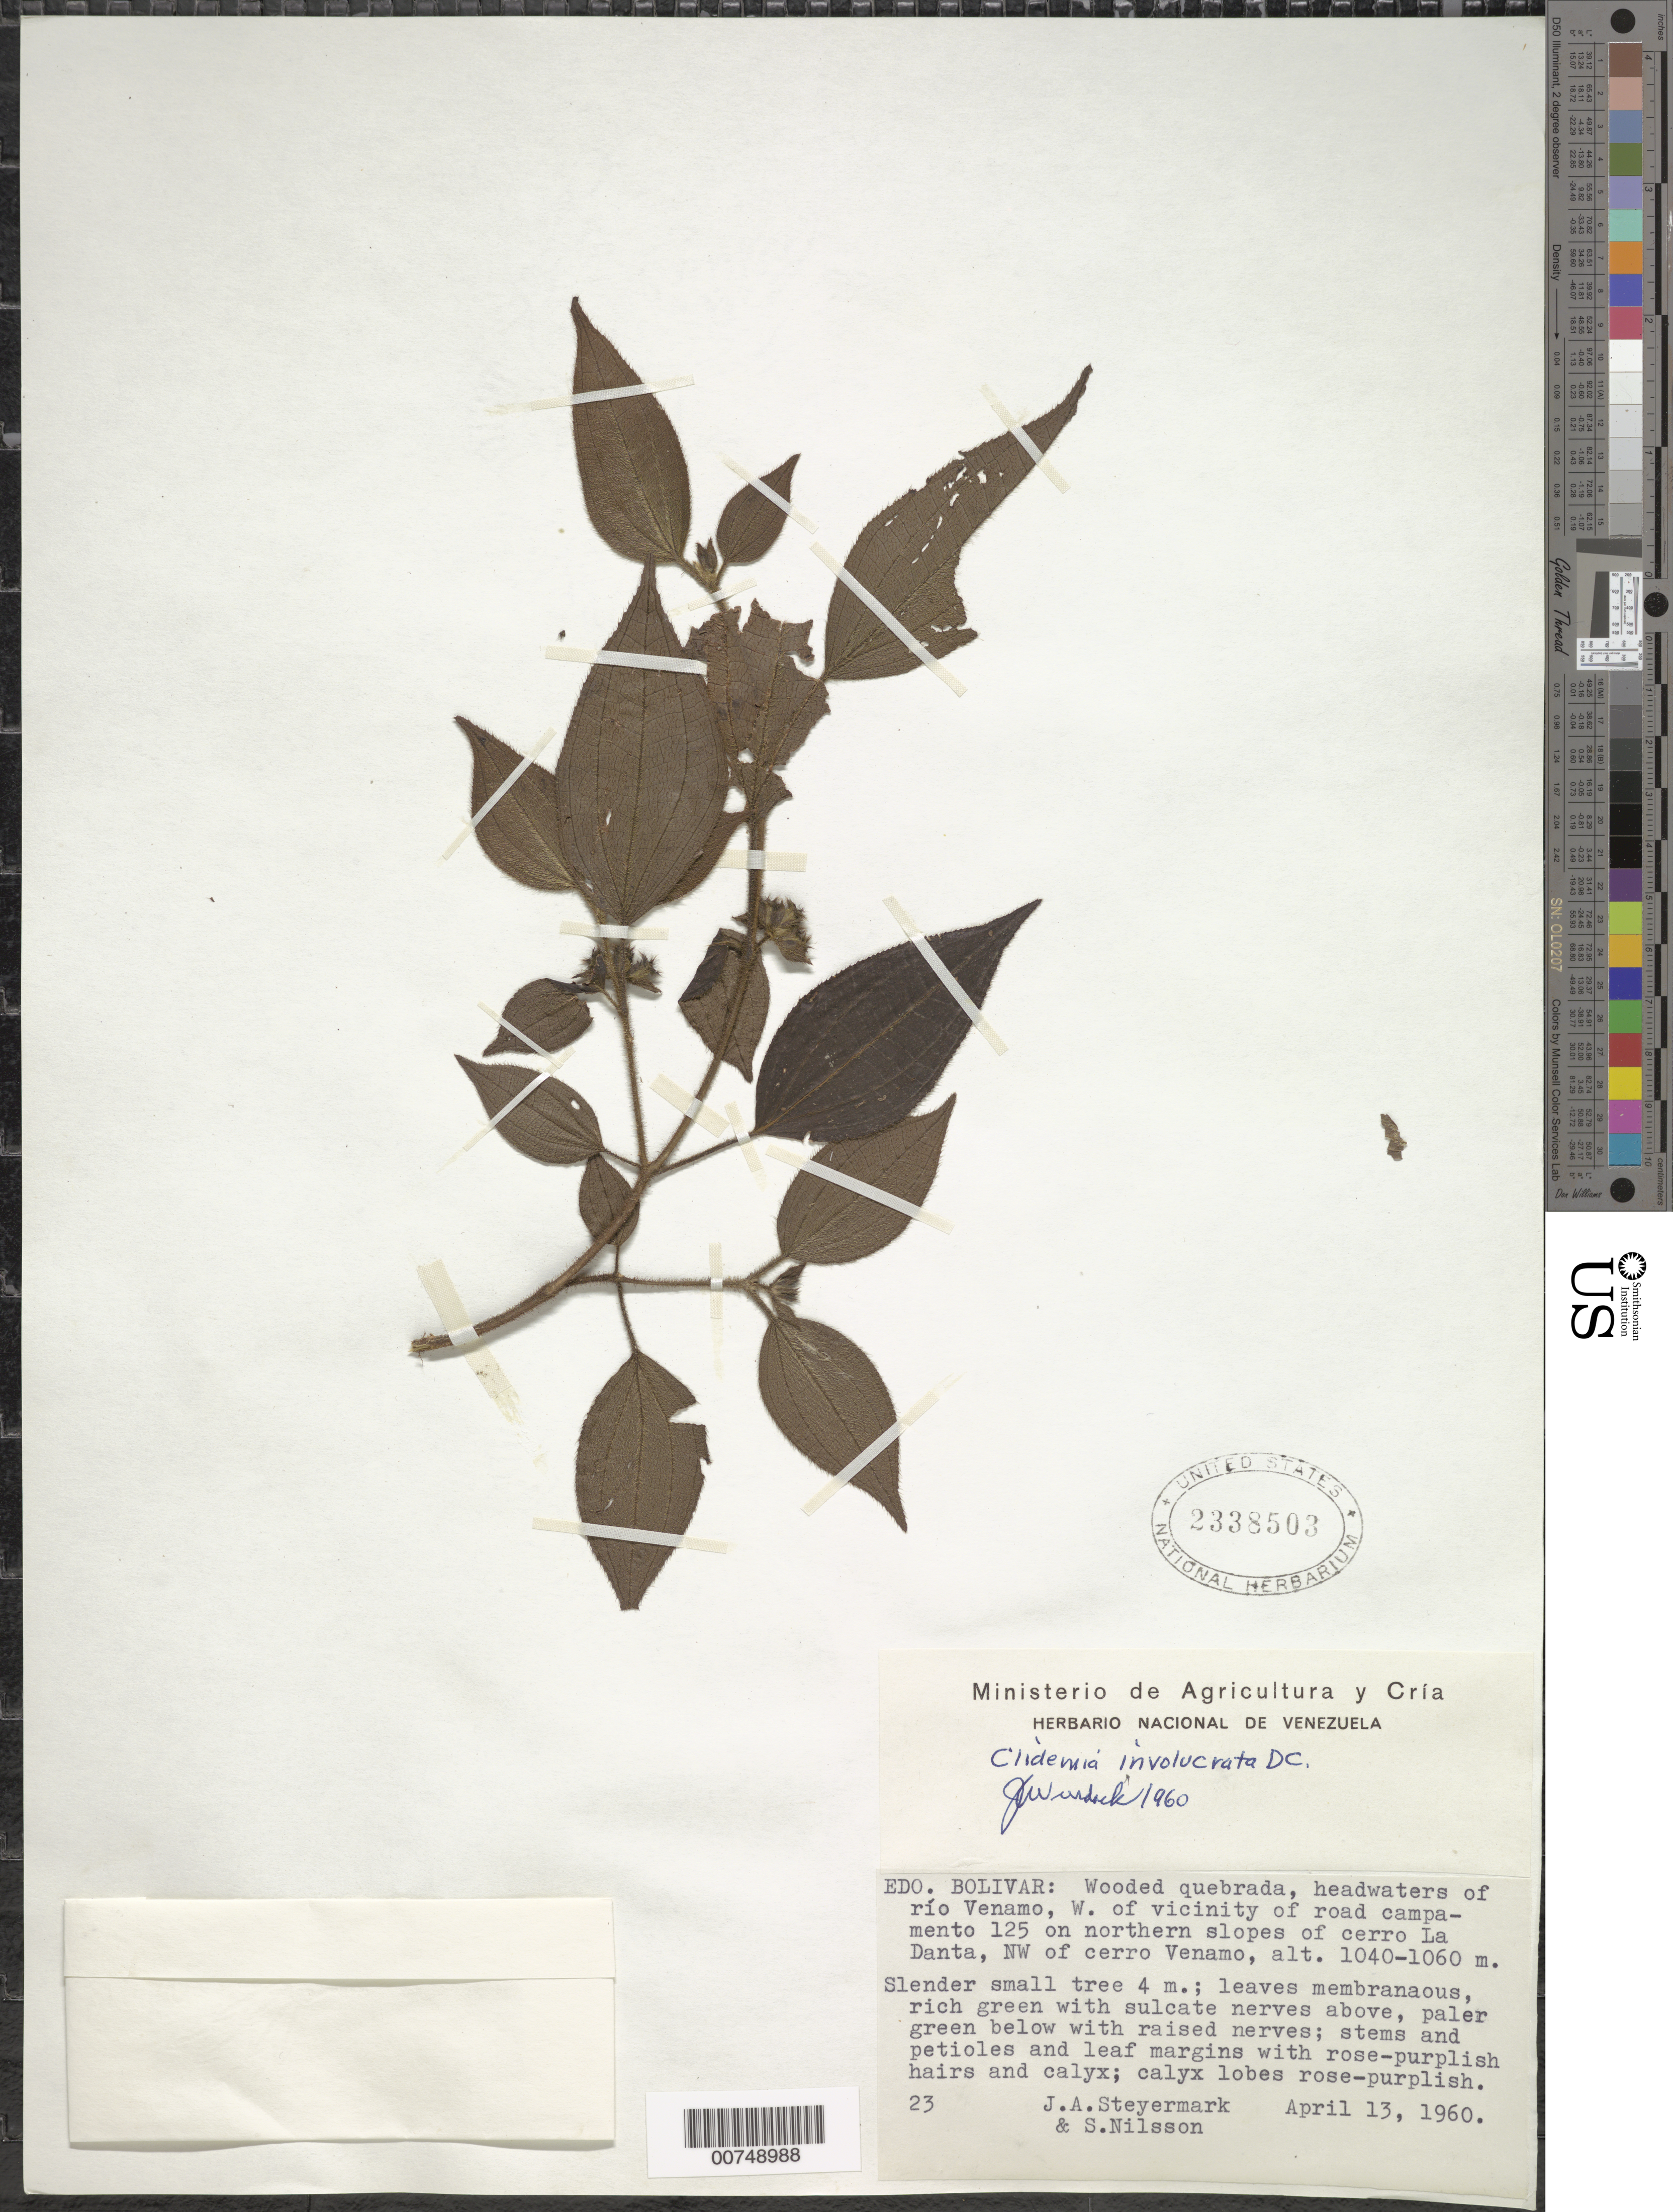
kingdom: Plantae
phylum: Tracheophyta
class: Magnoliopsida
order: Myrtales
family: Melastomataceae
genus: Clidemia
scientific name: Clidemia involucrata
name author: DC.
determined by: Wurdack, John J., (US), US (UNITED STATES)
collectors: J. Steyermark & S. Nilsson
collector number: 60 23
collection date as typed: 13-Apr-60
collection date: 1960-04-13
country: Venezuela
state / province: Bolívar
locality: Río Venamo headwaters, W of vic of road campamento 125, on northern slopes of Cerro La Danta, NW of cerro Venamo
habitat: Wooded quebrada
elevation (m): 1040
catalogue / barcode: US 2338503